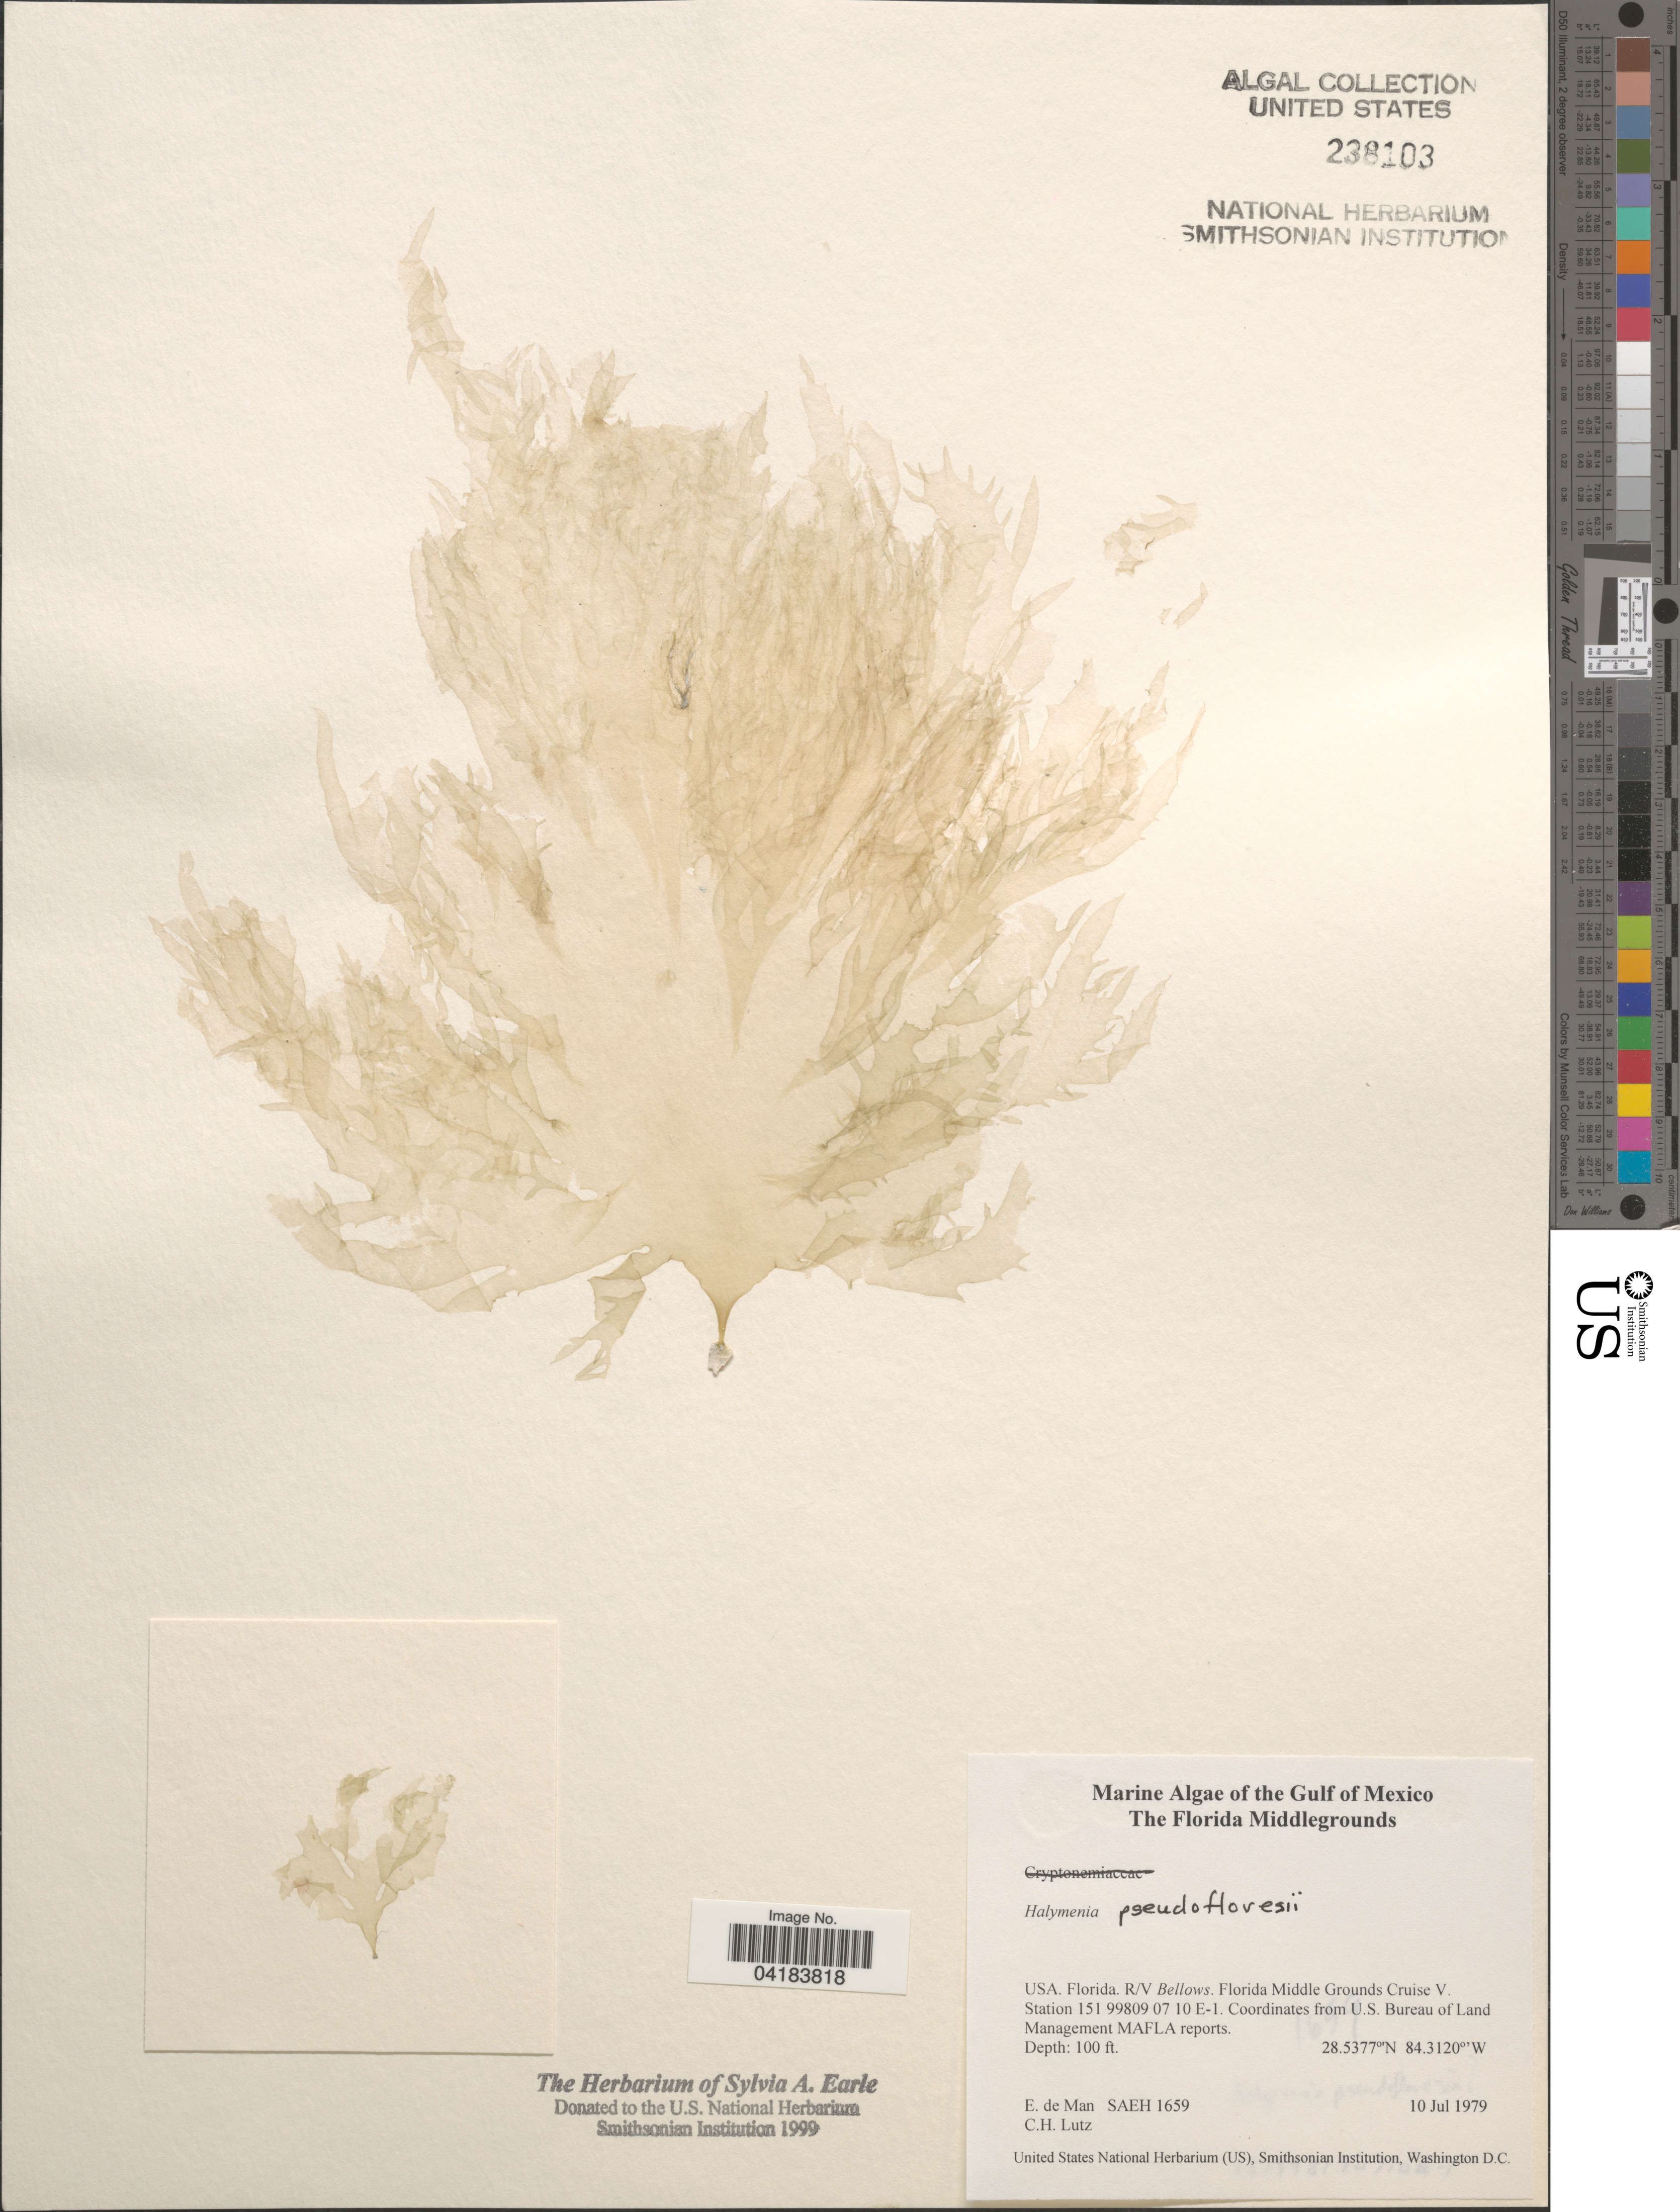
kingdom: Plantae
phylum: Rhodophyta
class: Florideophyceae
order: Halymeniales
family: Halymeniaceae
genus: Halymenia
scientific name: Halymenia pseudofloresia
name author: Collins & M. Howe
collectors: E. de Man & C. Lutz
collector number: SAEH1659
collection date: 1979-07-10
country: United States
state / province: Florida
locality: Gulf of Mexico. R/V Bellows. Florida Middle Grounds Cruise V. Station 151 99809 07 10 E-1.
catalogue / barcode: US 238103